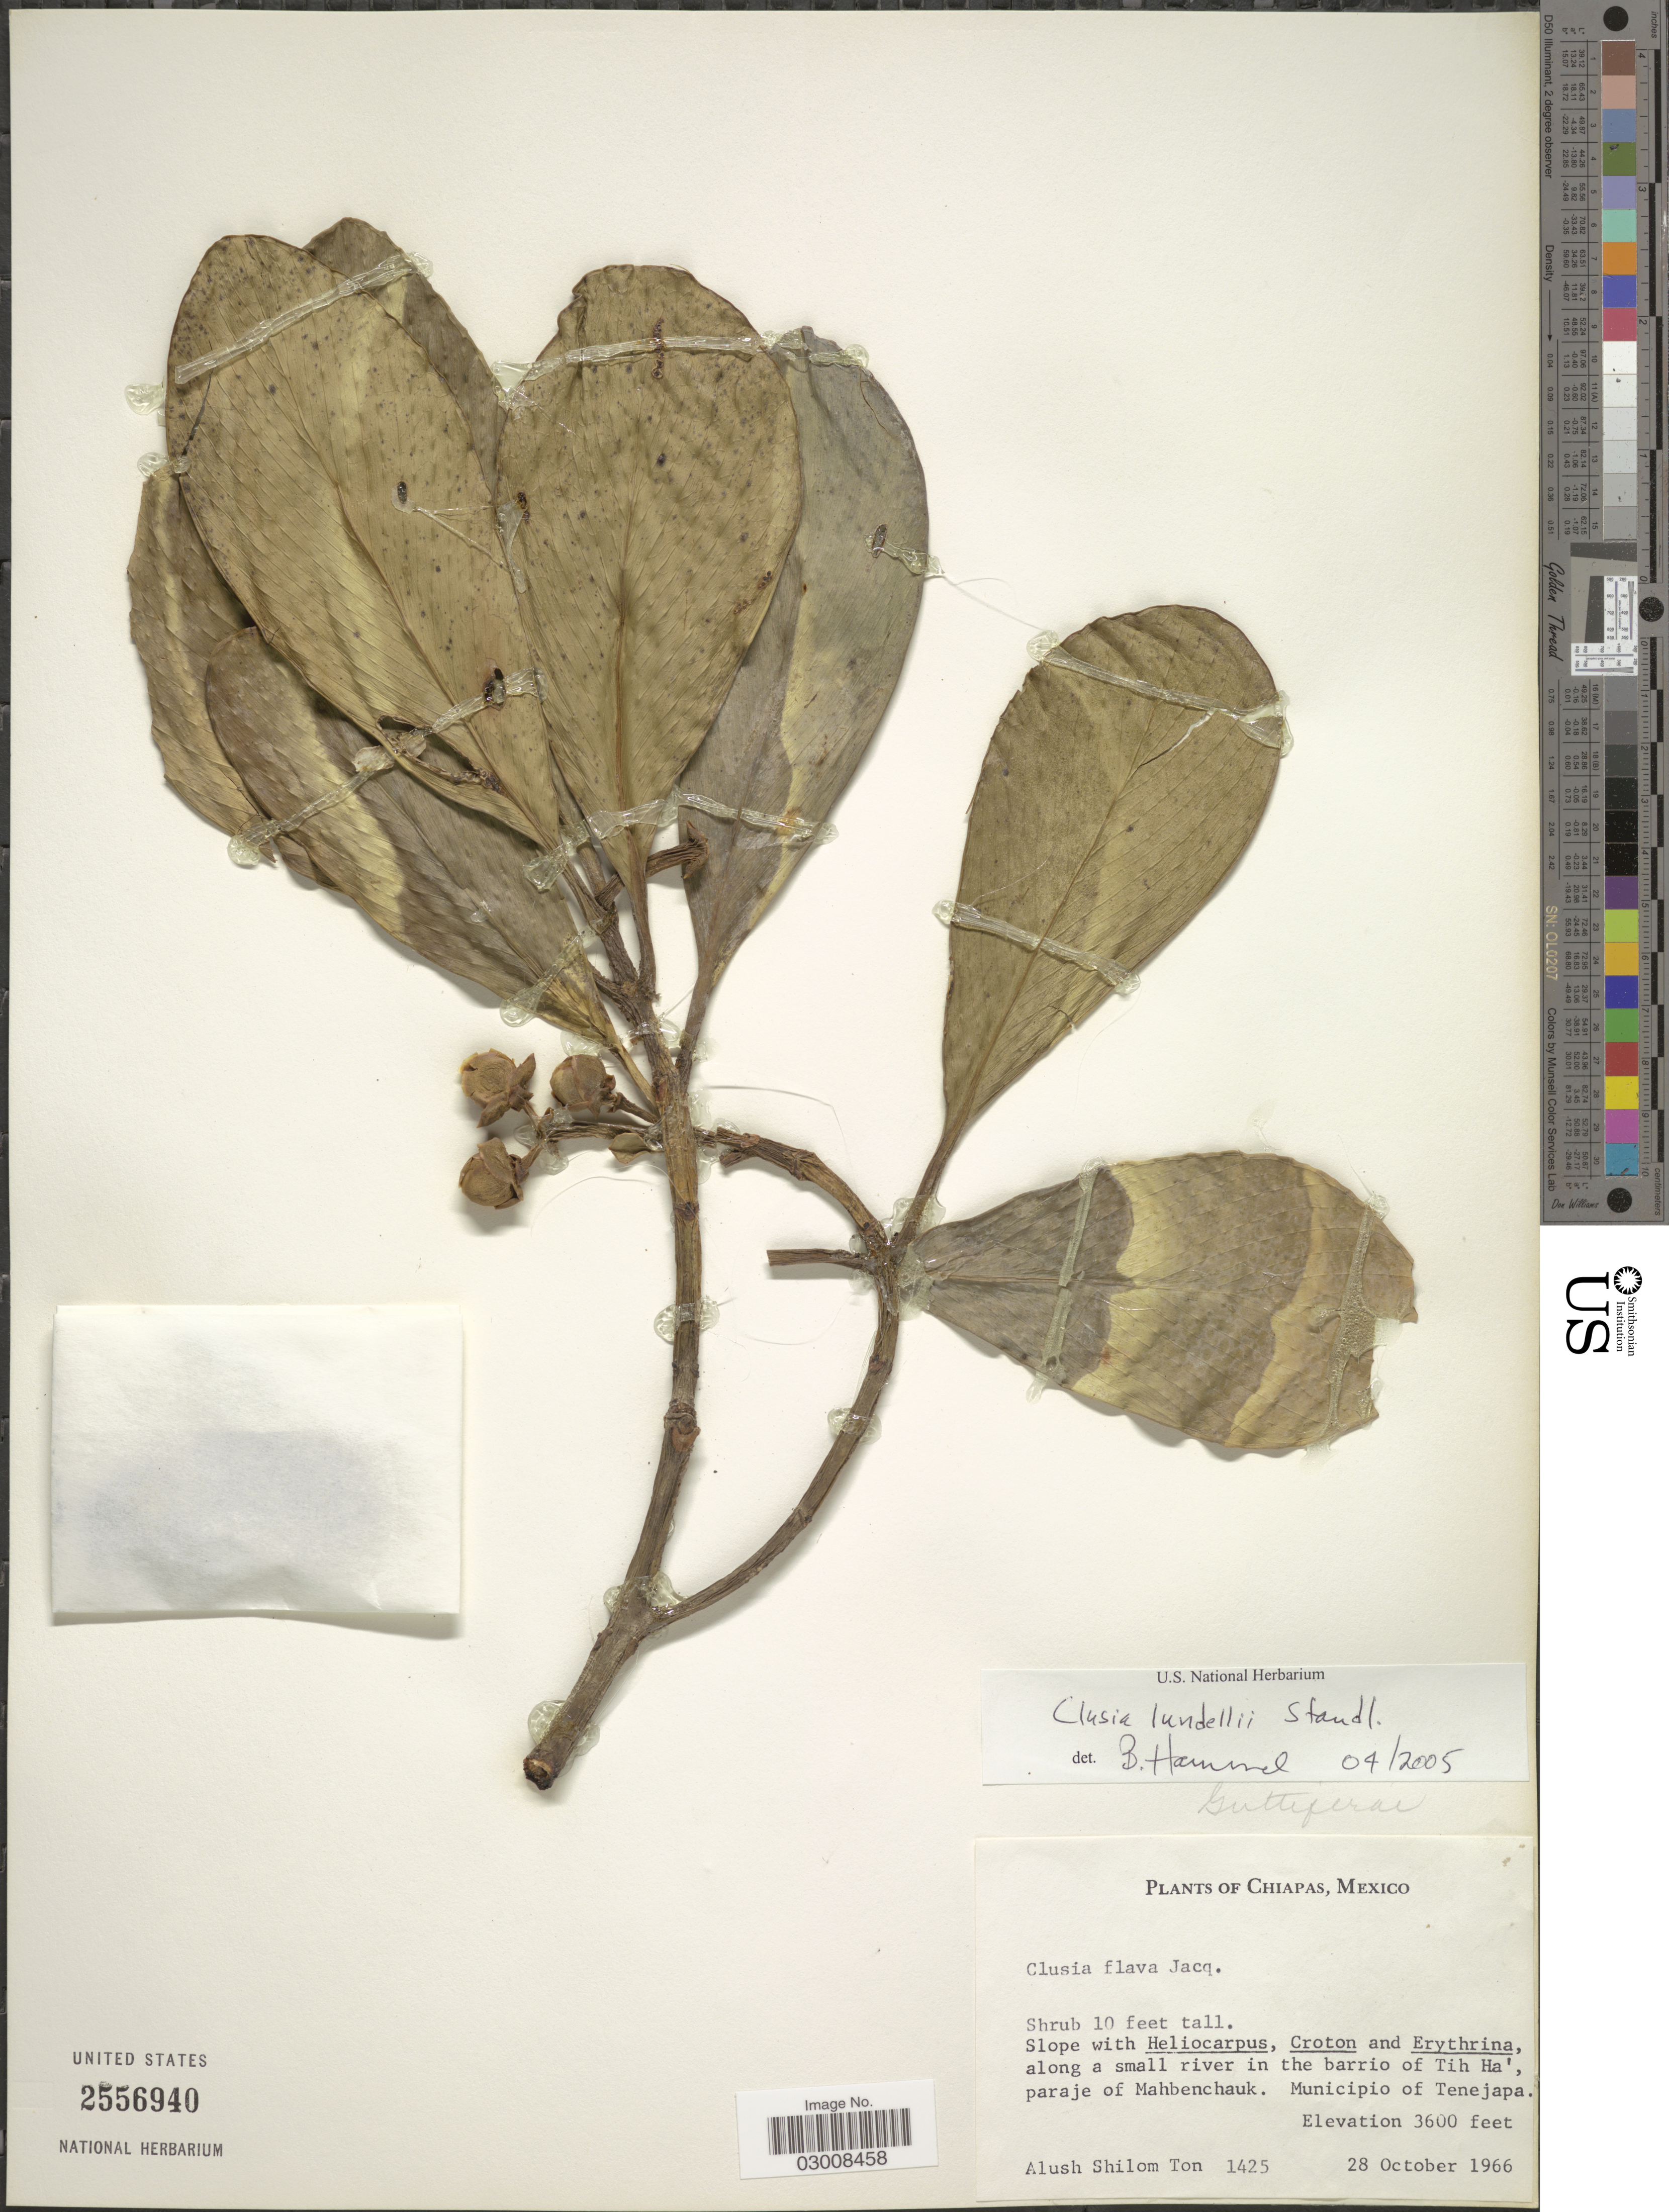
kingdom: Plantae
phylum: Tracheophyta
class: Magnoliopsida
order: Malpighiales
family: Clusiaceae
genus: Clusia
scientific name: Clusia lundellii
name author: Standl.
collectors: A. M. Ton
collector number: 1425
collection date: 1966-10-28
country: Mexico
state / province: Chiapas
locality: Along a small river in the barrio of Tih Ha', paraje of Mahbenchauk, Municipio of Tenejapa.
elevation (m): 1097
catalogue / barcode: US 2556940